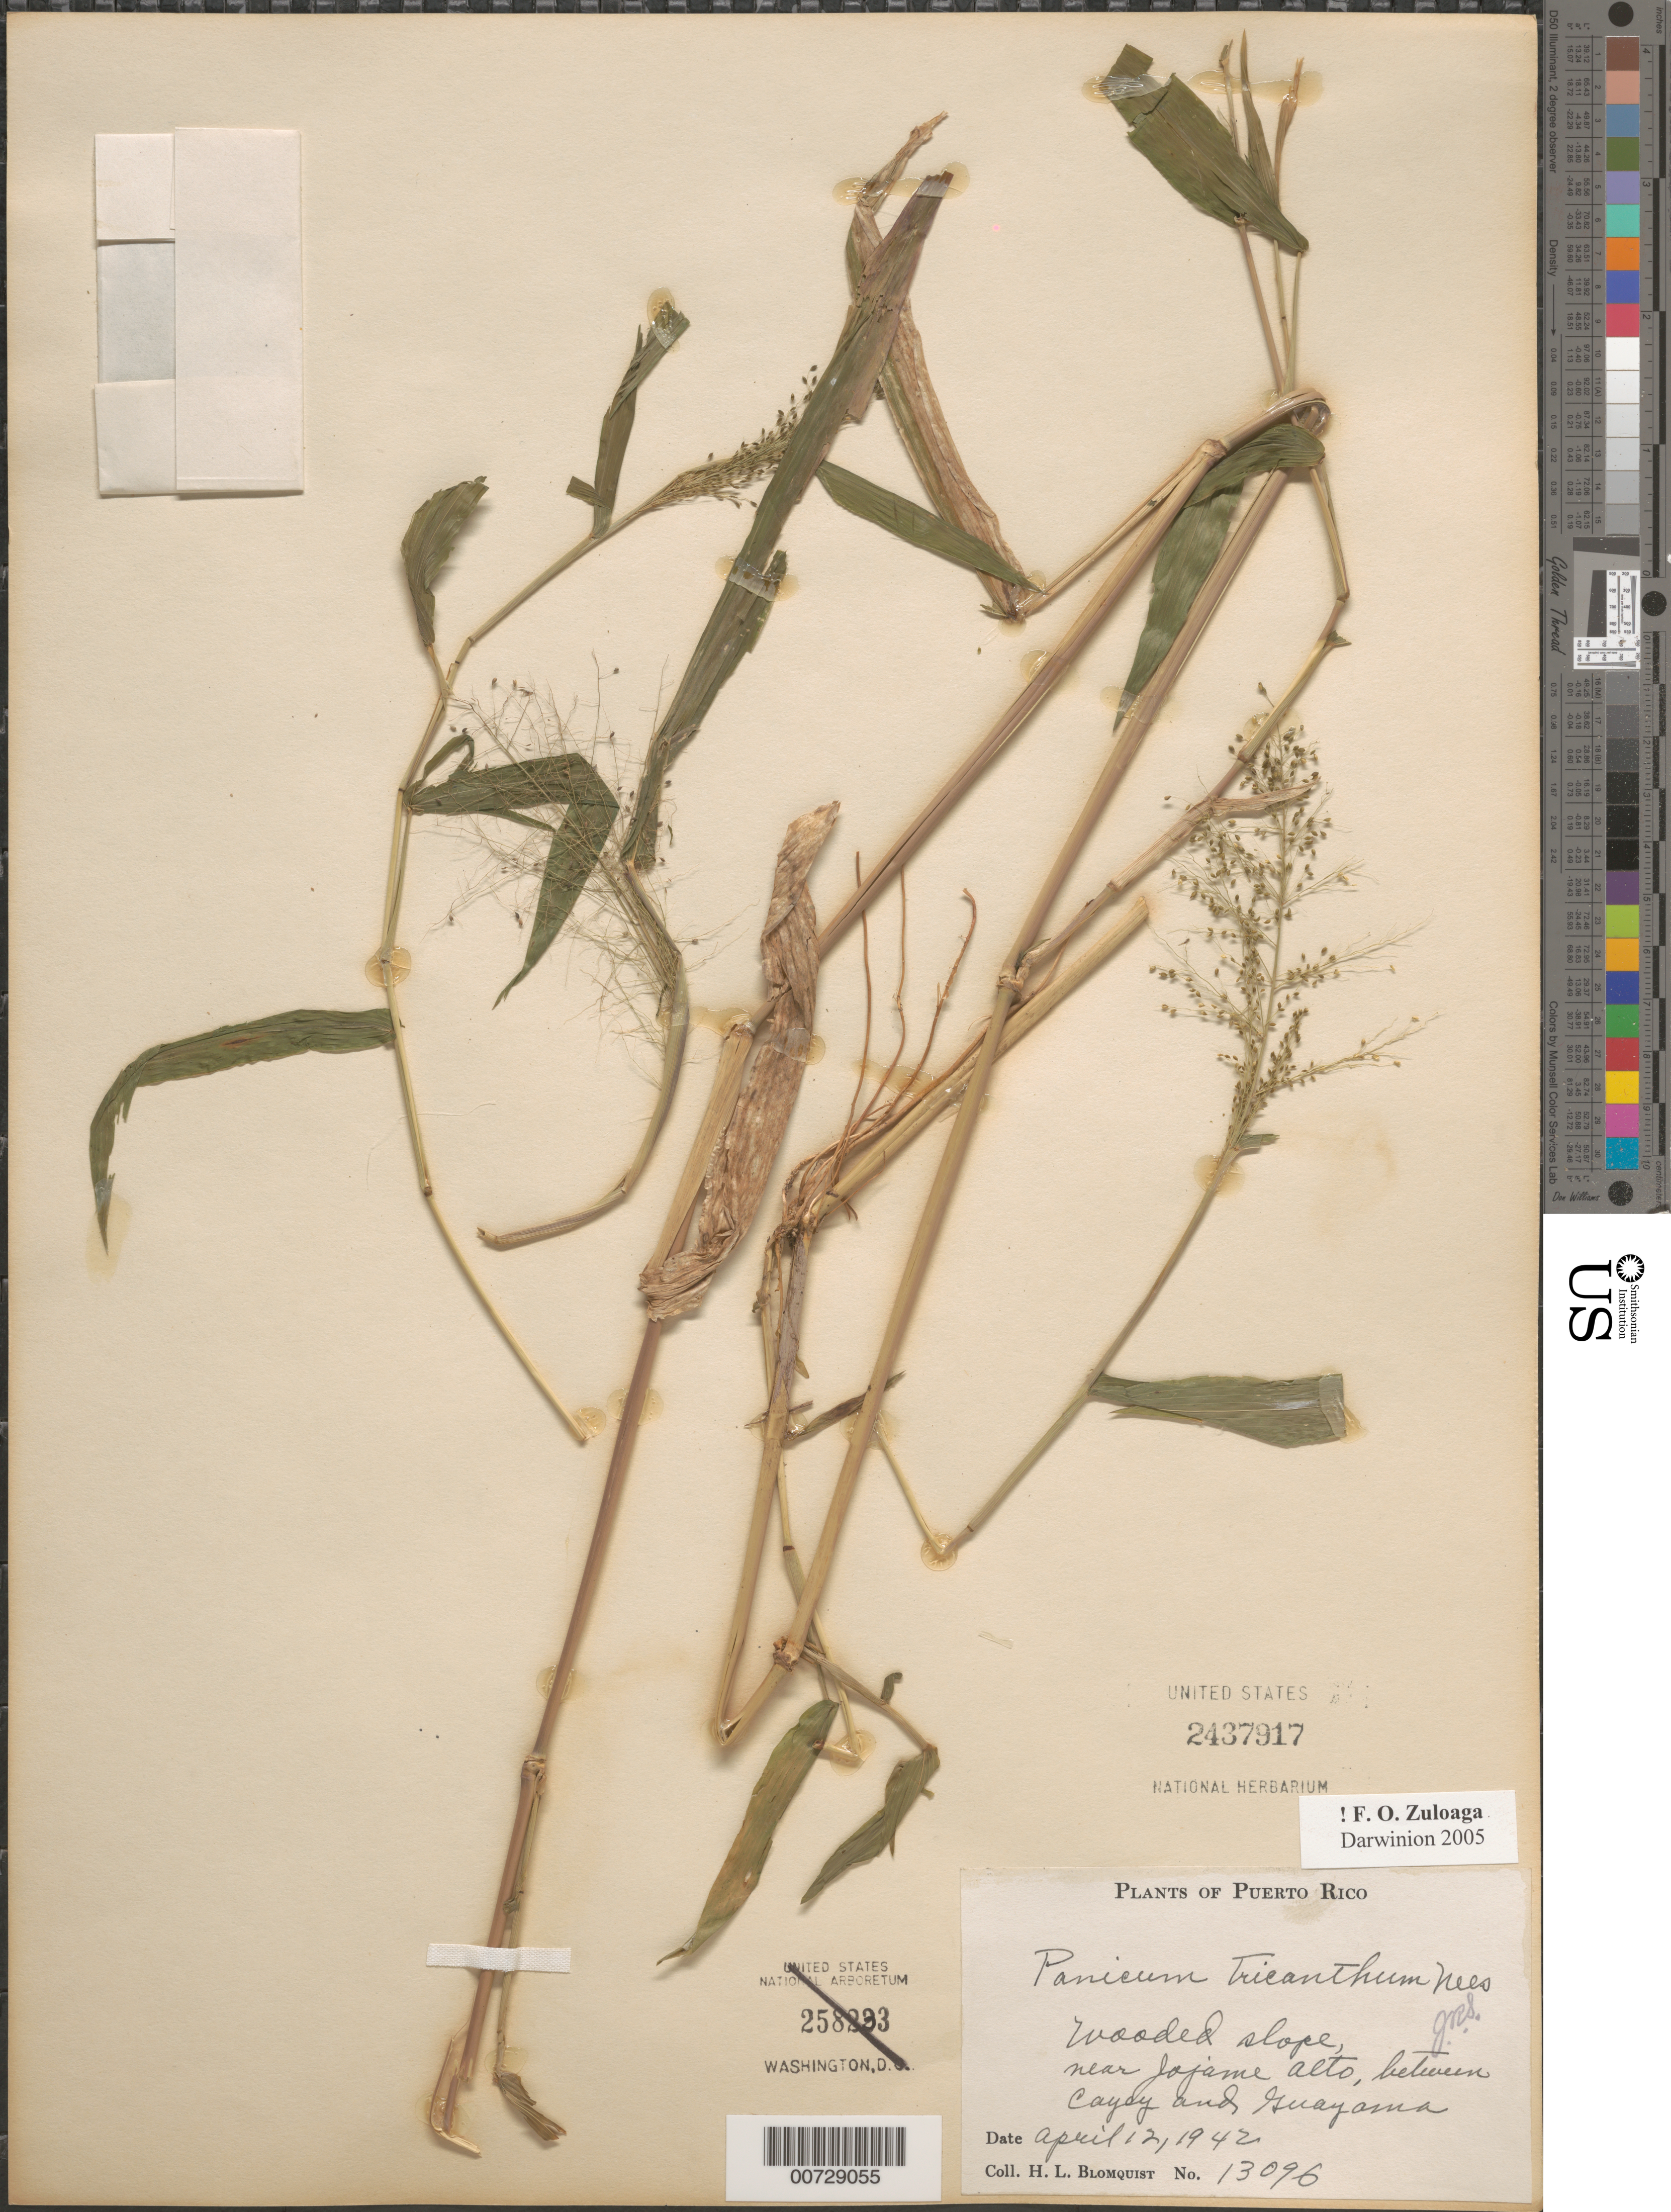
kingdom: Plantae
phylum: Tracheophyta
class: Liliopsida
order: Poales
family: Poaceae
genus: Panicum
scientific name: Panicum trichanthum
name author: Nees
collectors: H. Blomquist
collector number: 13096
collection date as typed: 12 Apr 1942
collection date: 1942-04-12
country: Puerto Rico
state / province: Cayey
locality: Cayey and Guayama, btw; near Jojame Alto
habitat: Wooded slope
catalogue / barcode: US 2437917